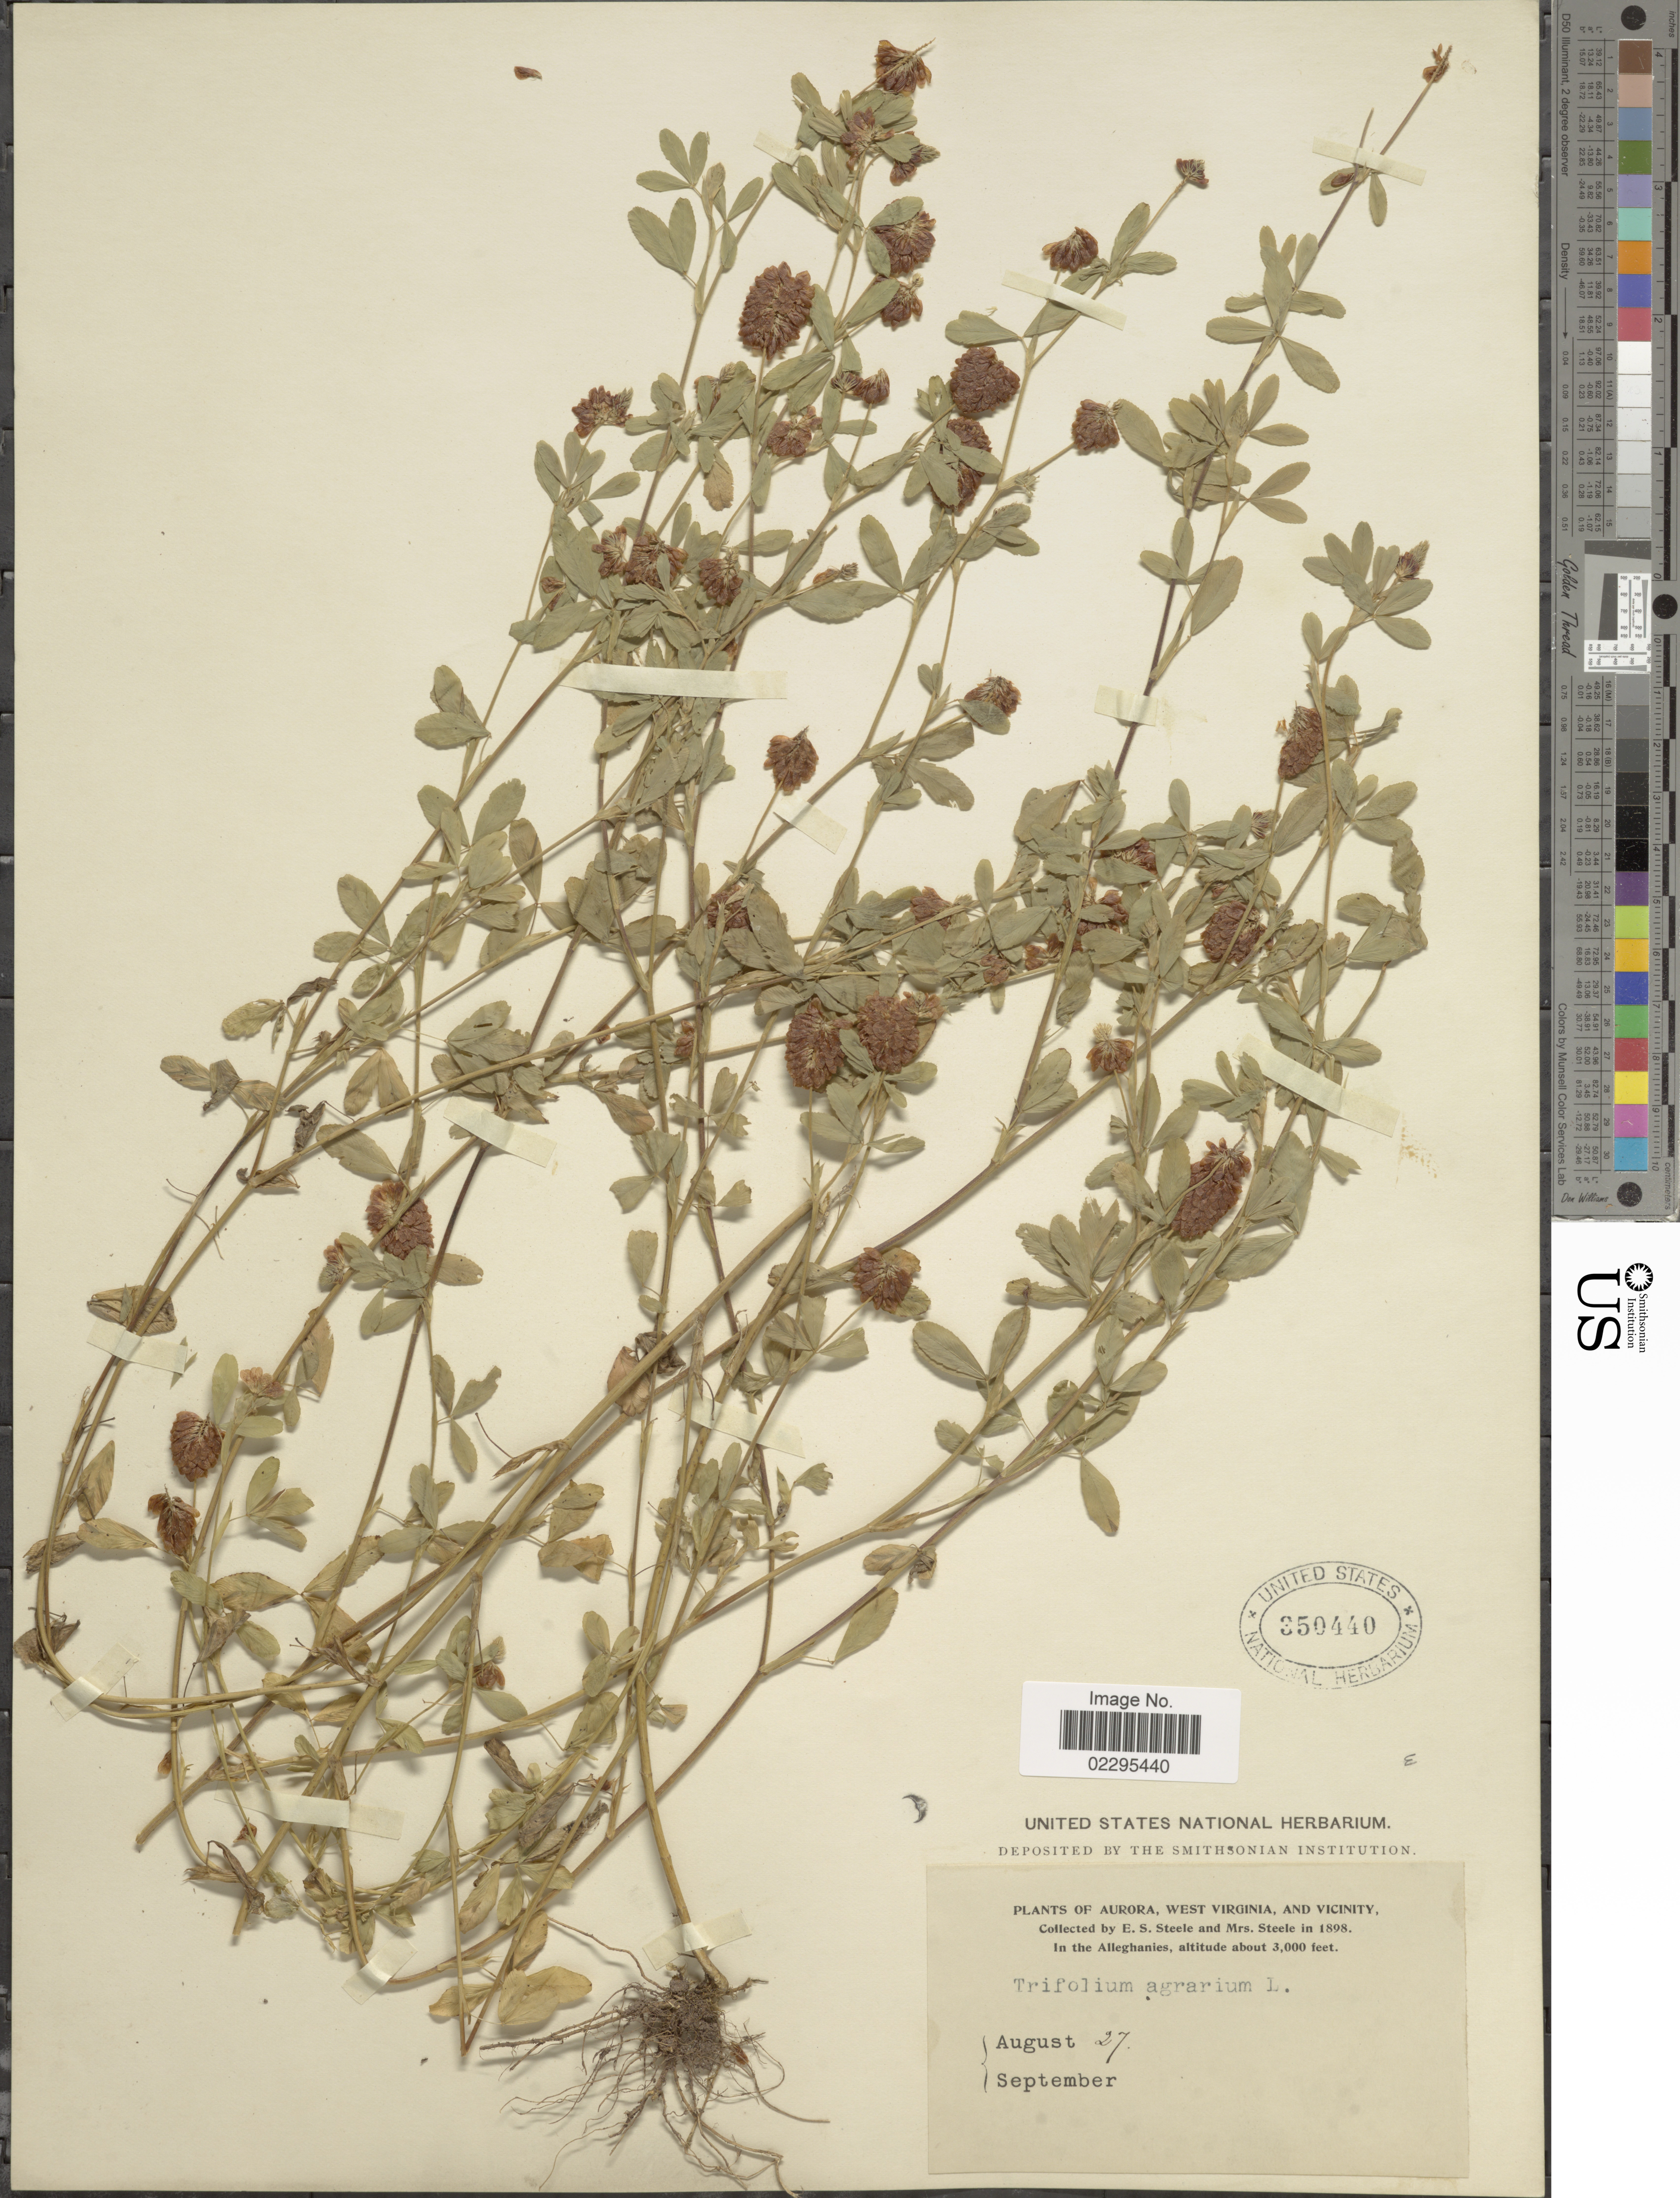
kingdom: Plantae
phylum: Tracheophyta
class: Magnoliopsida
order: Fabales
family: Fabaceae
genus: Trifolium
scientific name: Trifolium agrarium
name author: L.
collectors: E. Steele & Mrs. E. S. Steele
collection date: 1898-08-27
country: United States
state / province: West Virginia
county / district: Preston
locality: Aurora, West Virginia, and vicinity. In the Alleghanies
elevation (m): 914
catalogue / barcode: US 350440